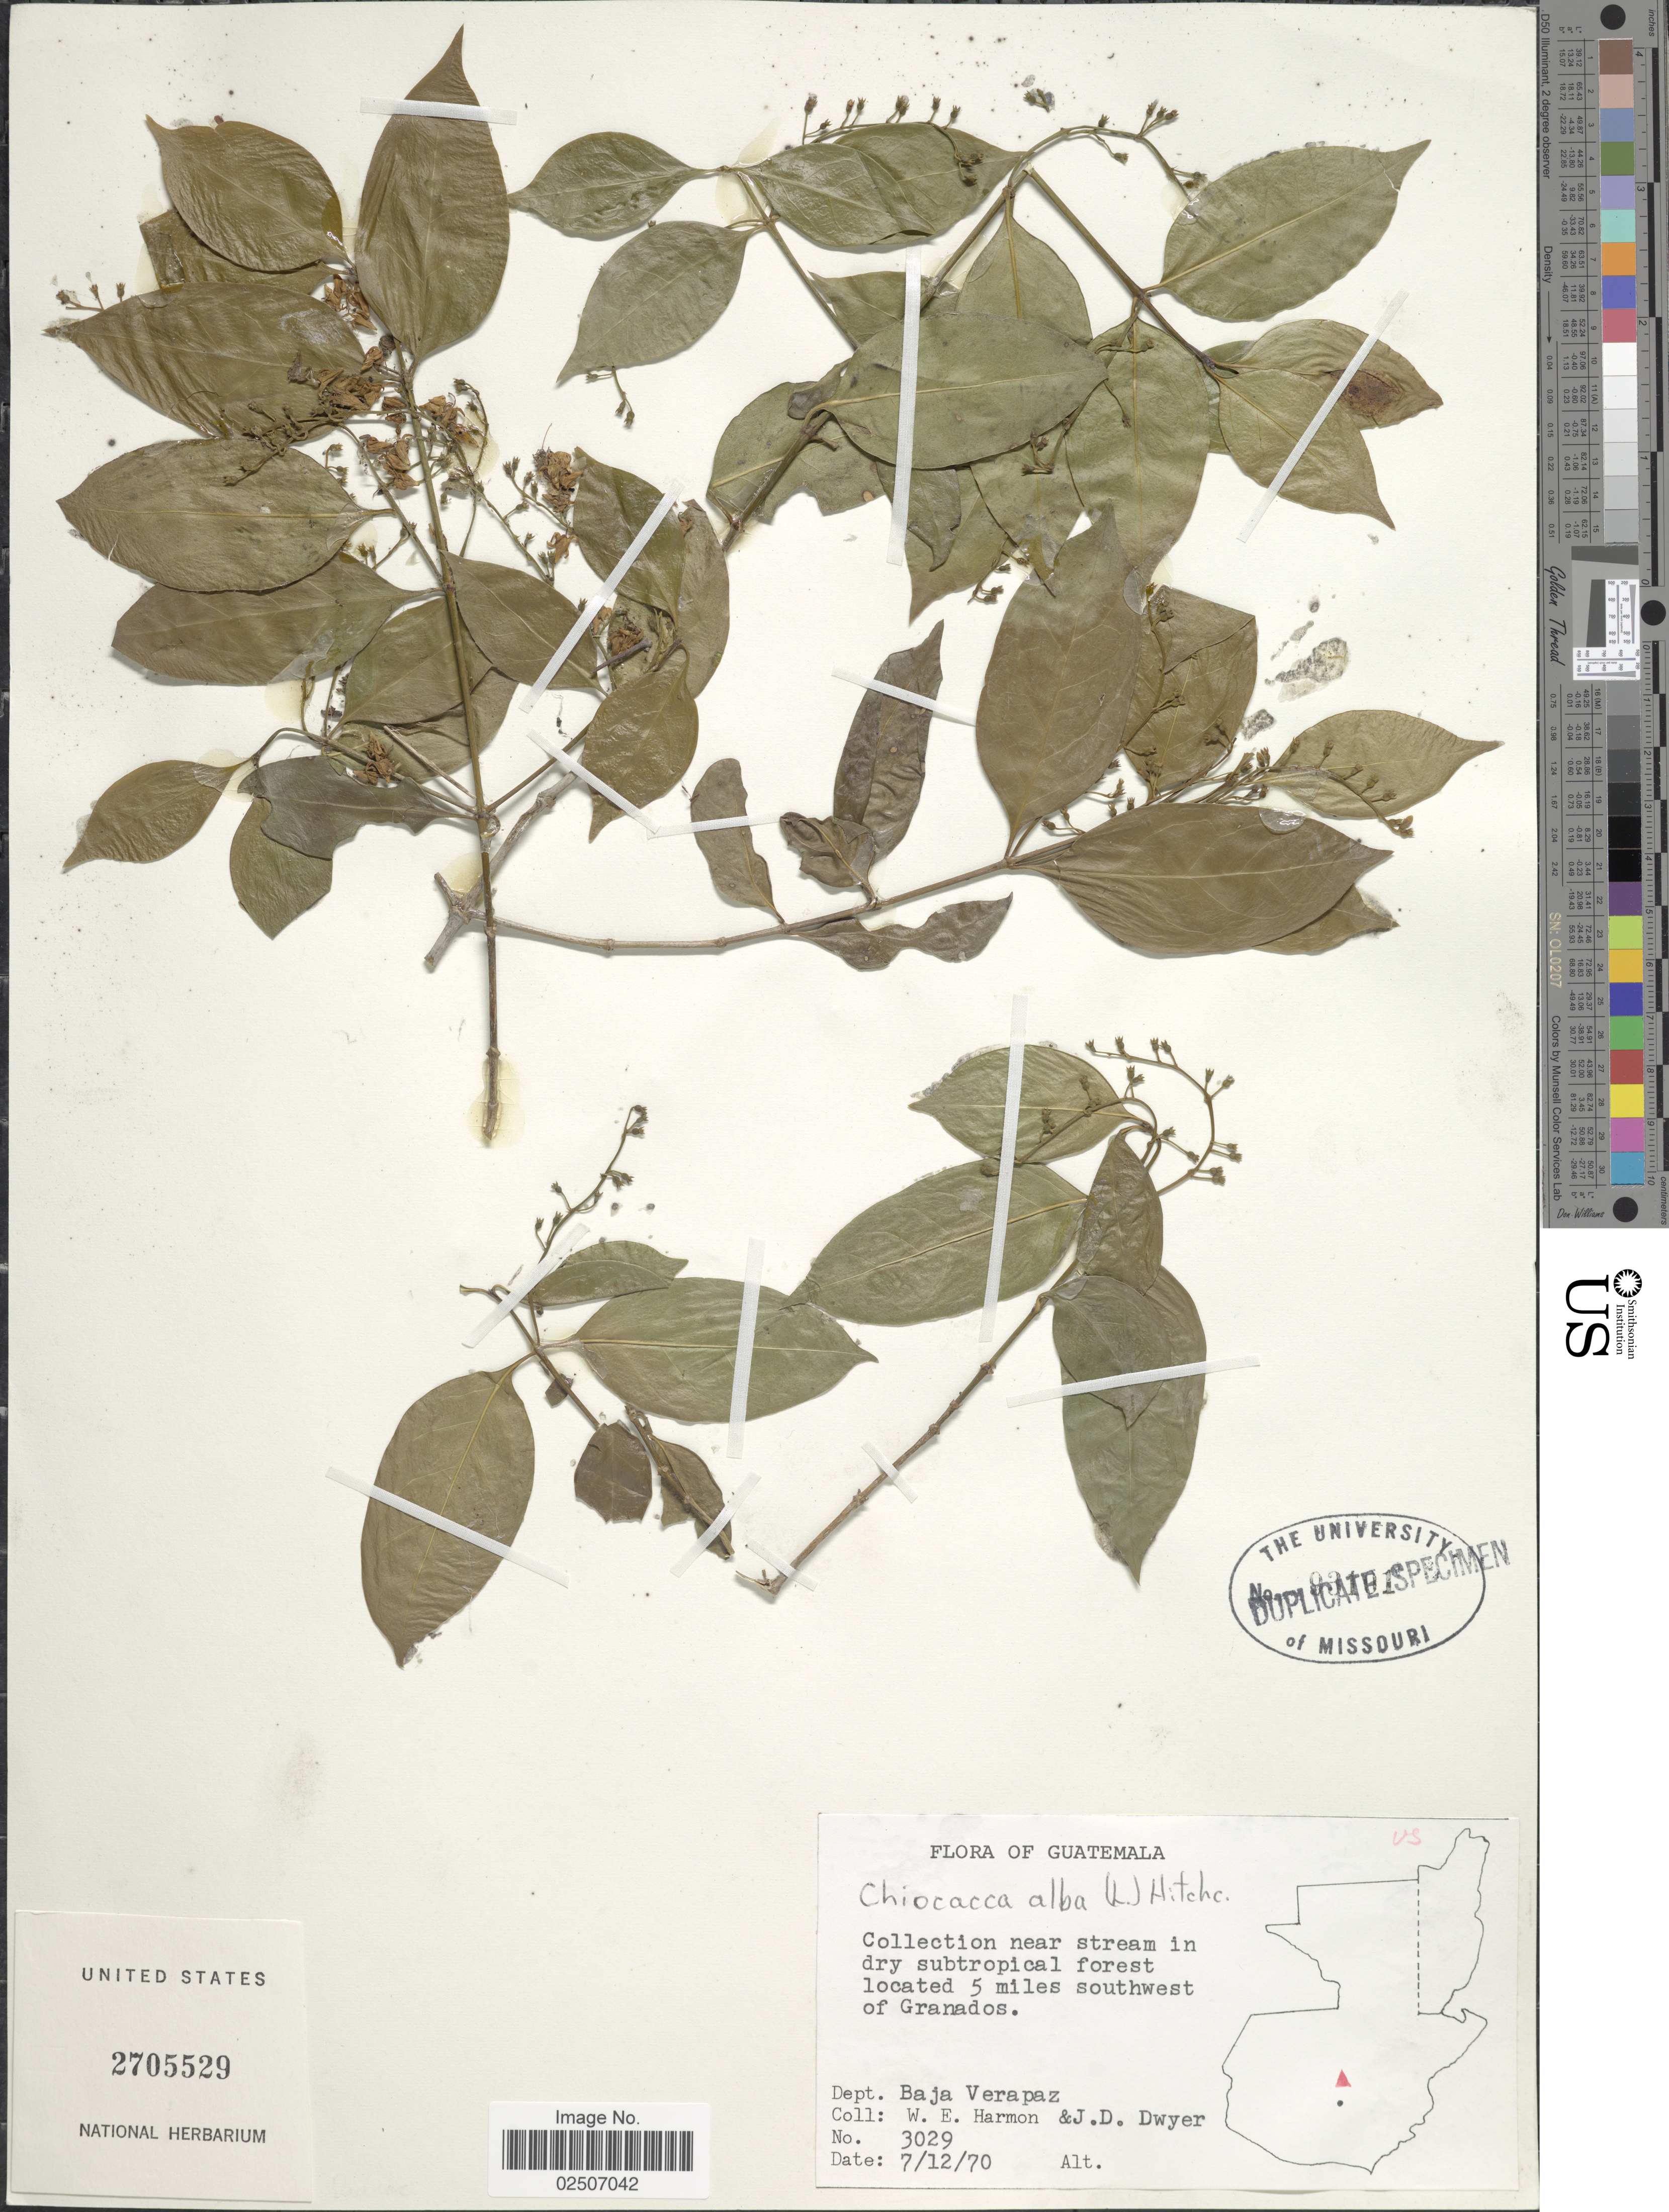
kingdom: Plantae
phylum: Tracheophyta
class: Magnoliopsida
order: Gentianales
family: Rubiaceae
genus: Chiococca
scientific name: Chiococca alba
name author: (L.) Hitchc.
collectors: W. E. Harmon & J. D. Dwyer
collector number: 3029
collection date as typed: Transcribed d/m/y: 7/12/70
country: Guatemala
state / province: Baja Verapaz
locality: Collection near stream in dry subtropical forest located 5 miles southwest of Granados. Dept. Baja Verapaz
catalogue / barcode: US 2705529